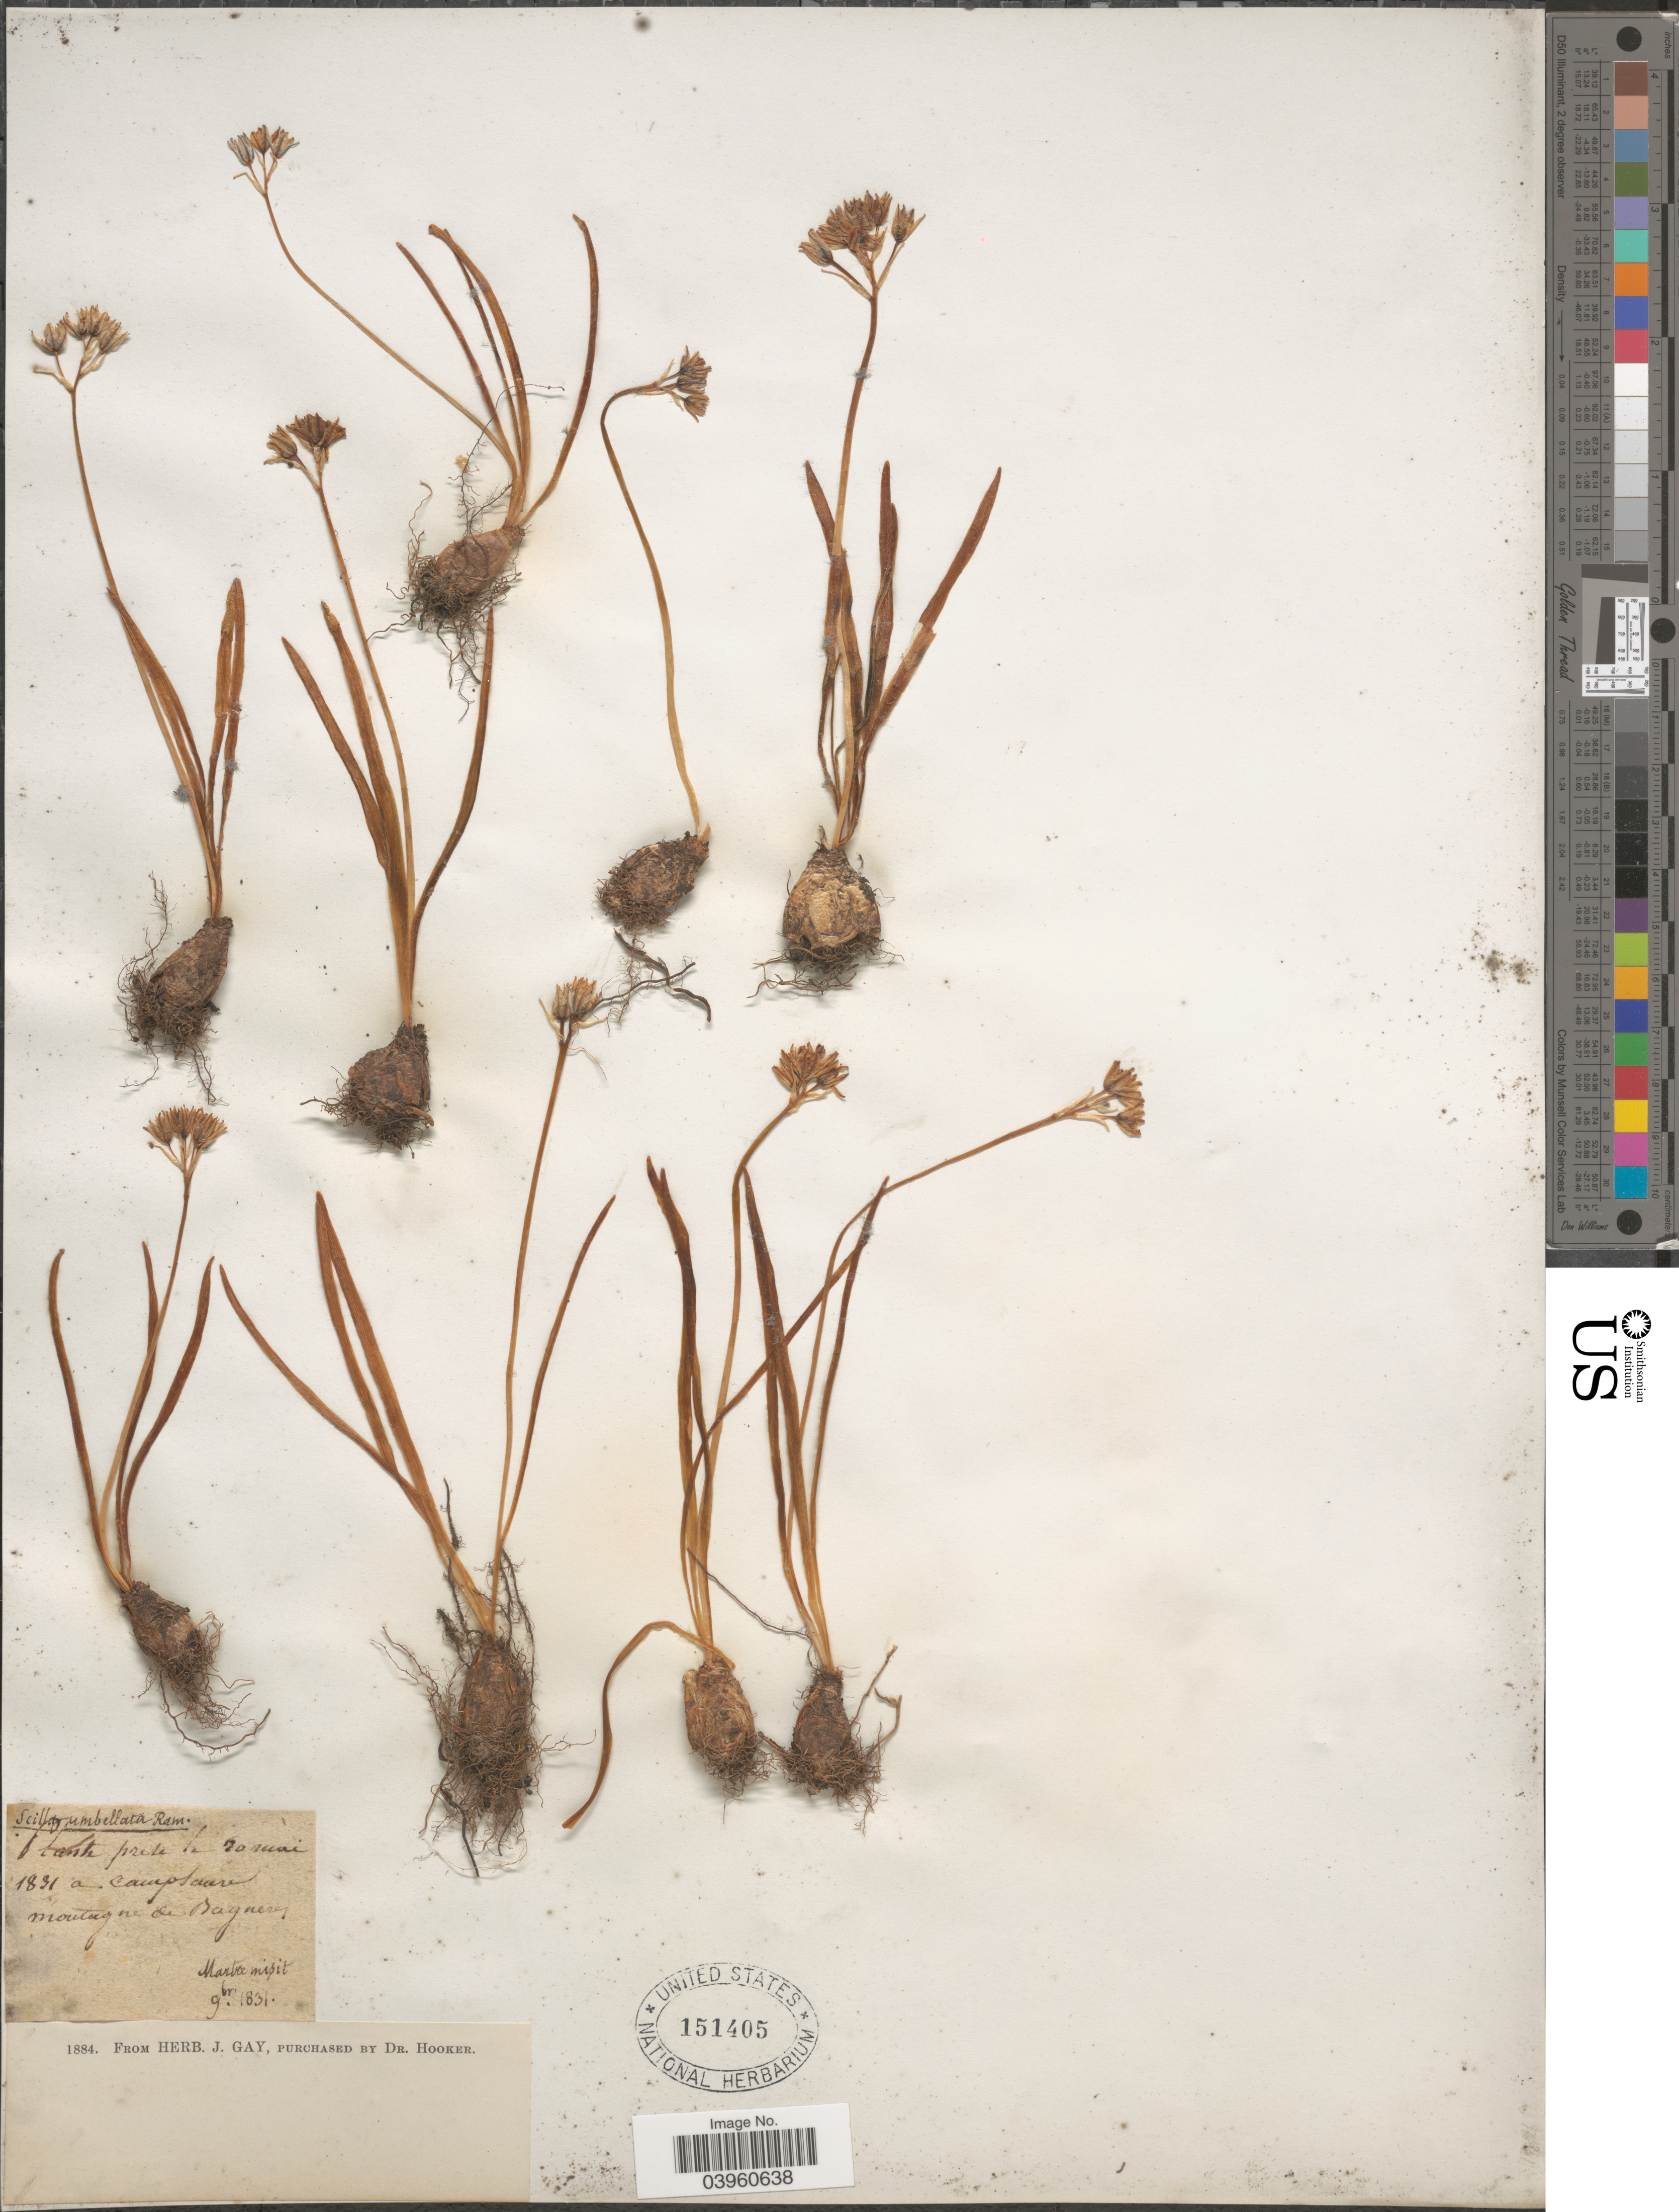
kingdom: Plantae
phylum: Tracheophyta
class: Liliopsida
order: Asparagales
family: Asparagaceae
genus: Scilla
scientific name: Scilla umbellata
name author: Ramond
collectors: ex herb. J. Gay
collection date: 1831-05-30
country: France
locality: Montagne de Bagnere.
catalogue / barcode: US 151405